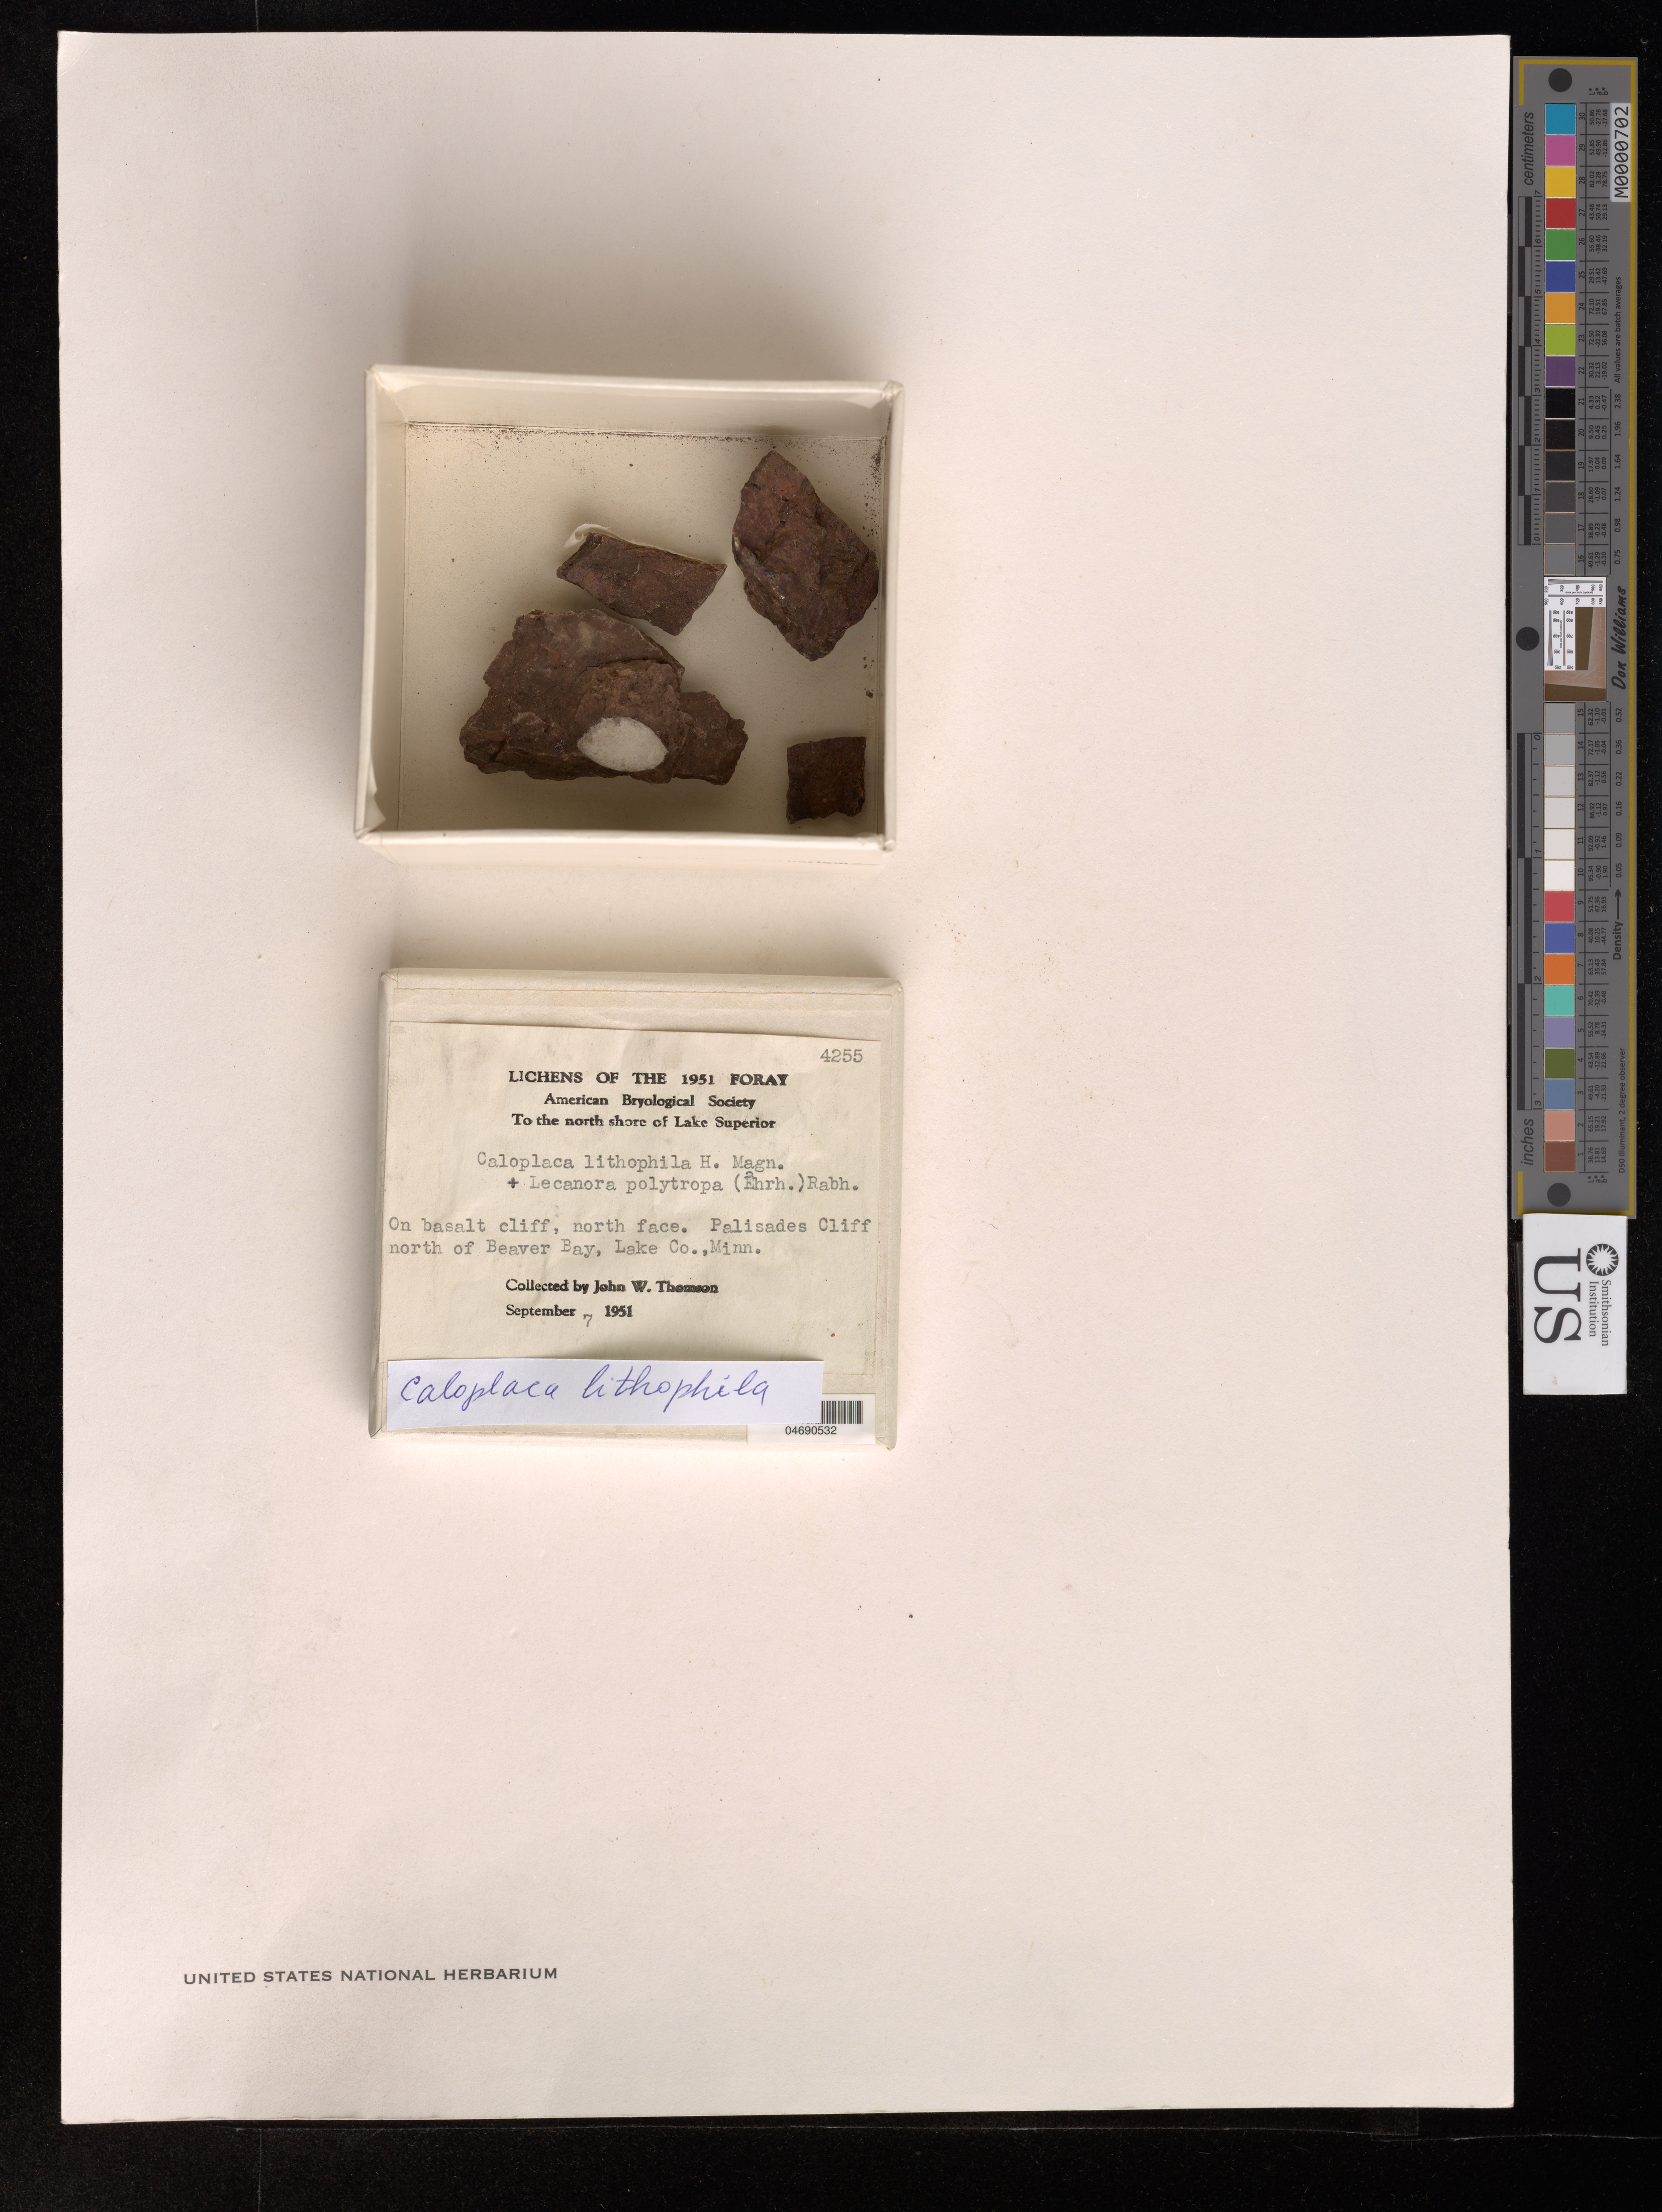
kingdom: Fungi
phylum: Ascomycota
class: Lecanoromycetes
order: Teloschistales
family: Teloschistaceae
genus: Caloplaca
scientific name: Caloplaca lithophila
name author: H. Magn.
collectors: J. W. Thomson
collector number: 4255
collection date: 1951-09-07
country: United States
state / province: Minnesota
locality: North shore of Lake Superior. On basalt cliff, north face. Palisades Cliff north of Beaver Bay, Lake Co.